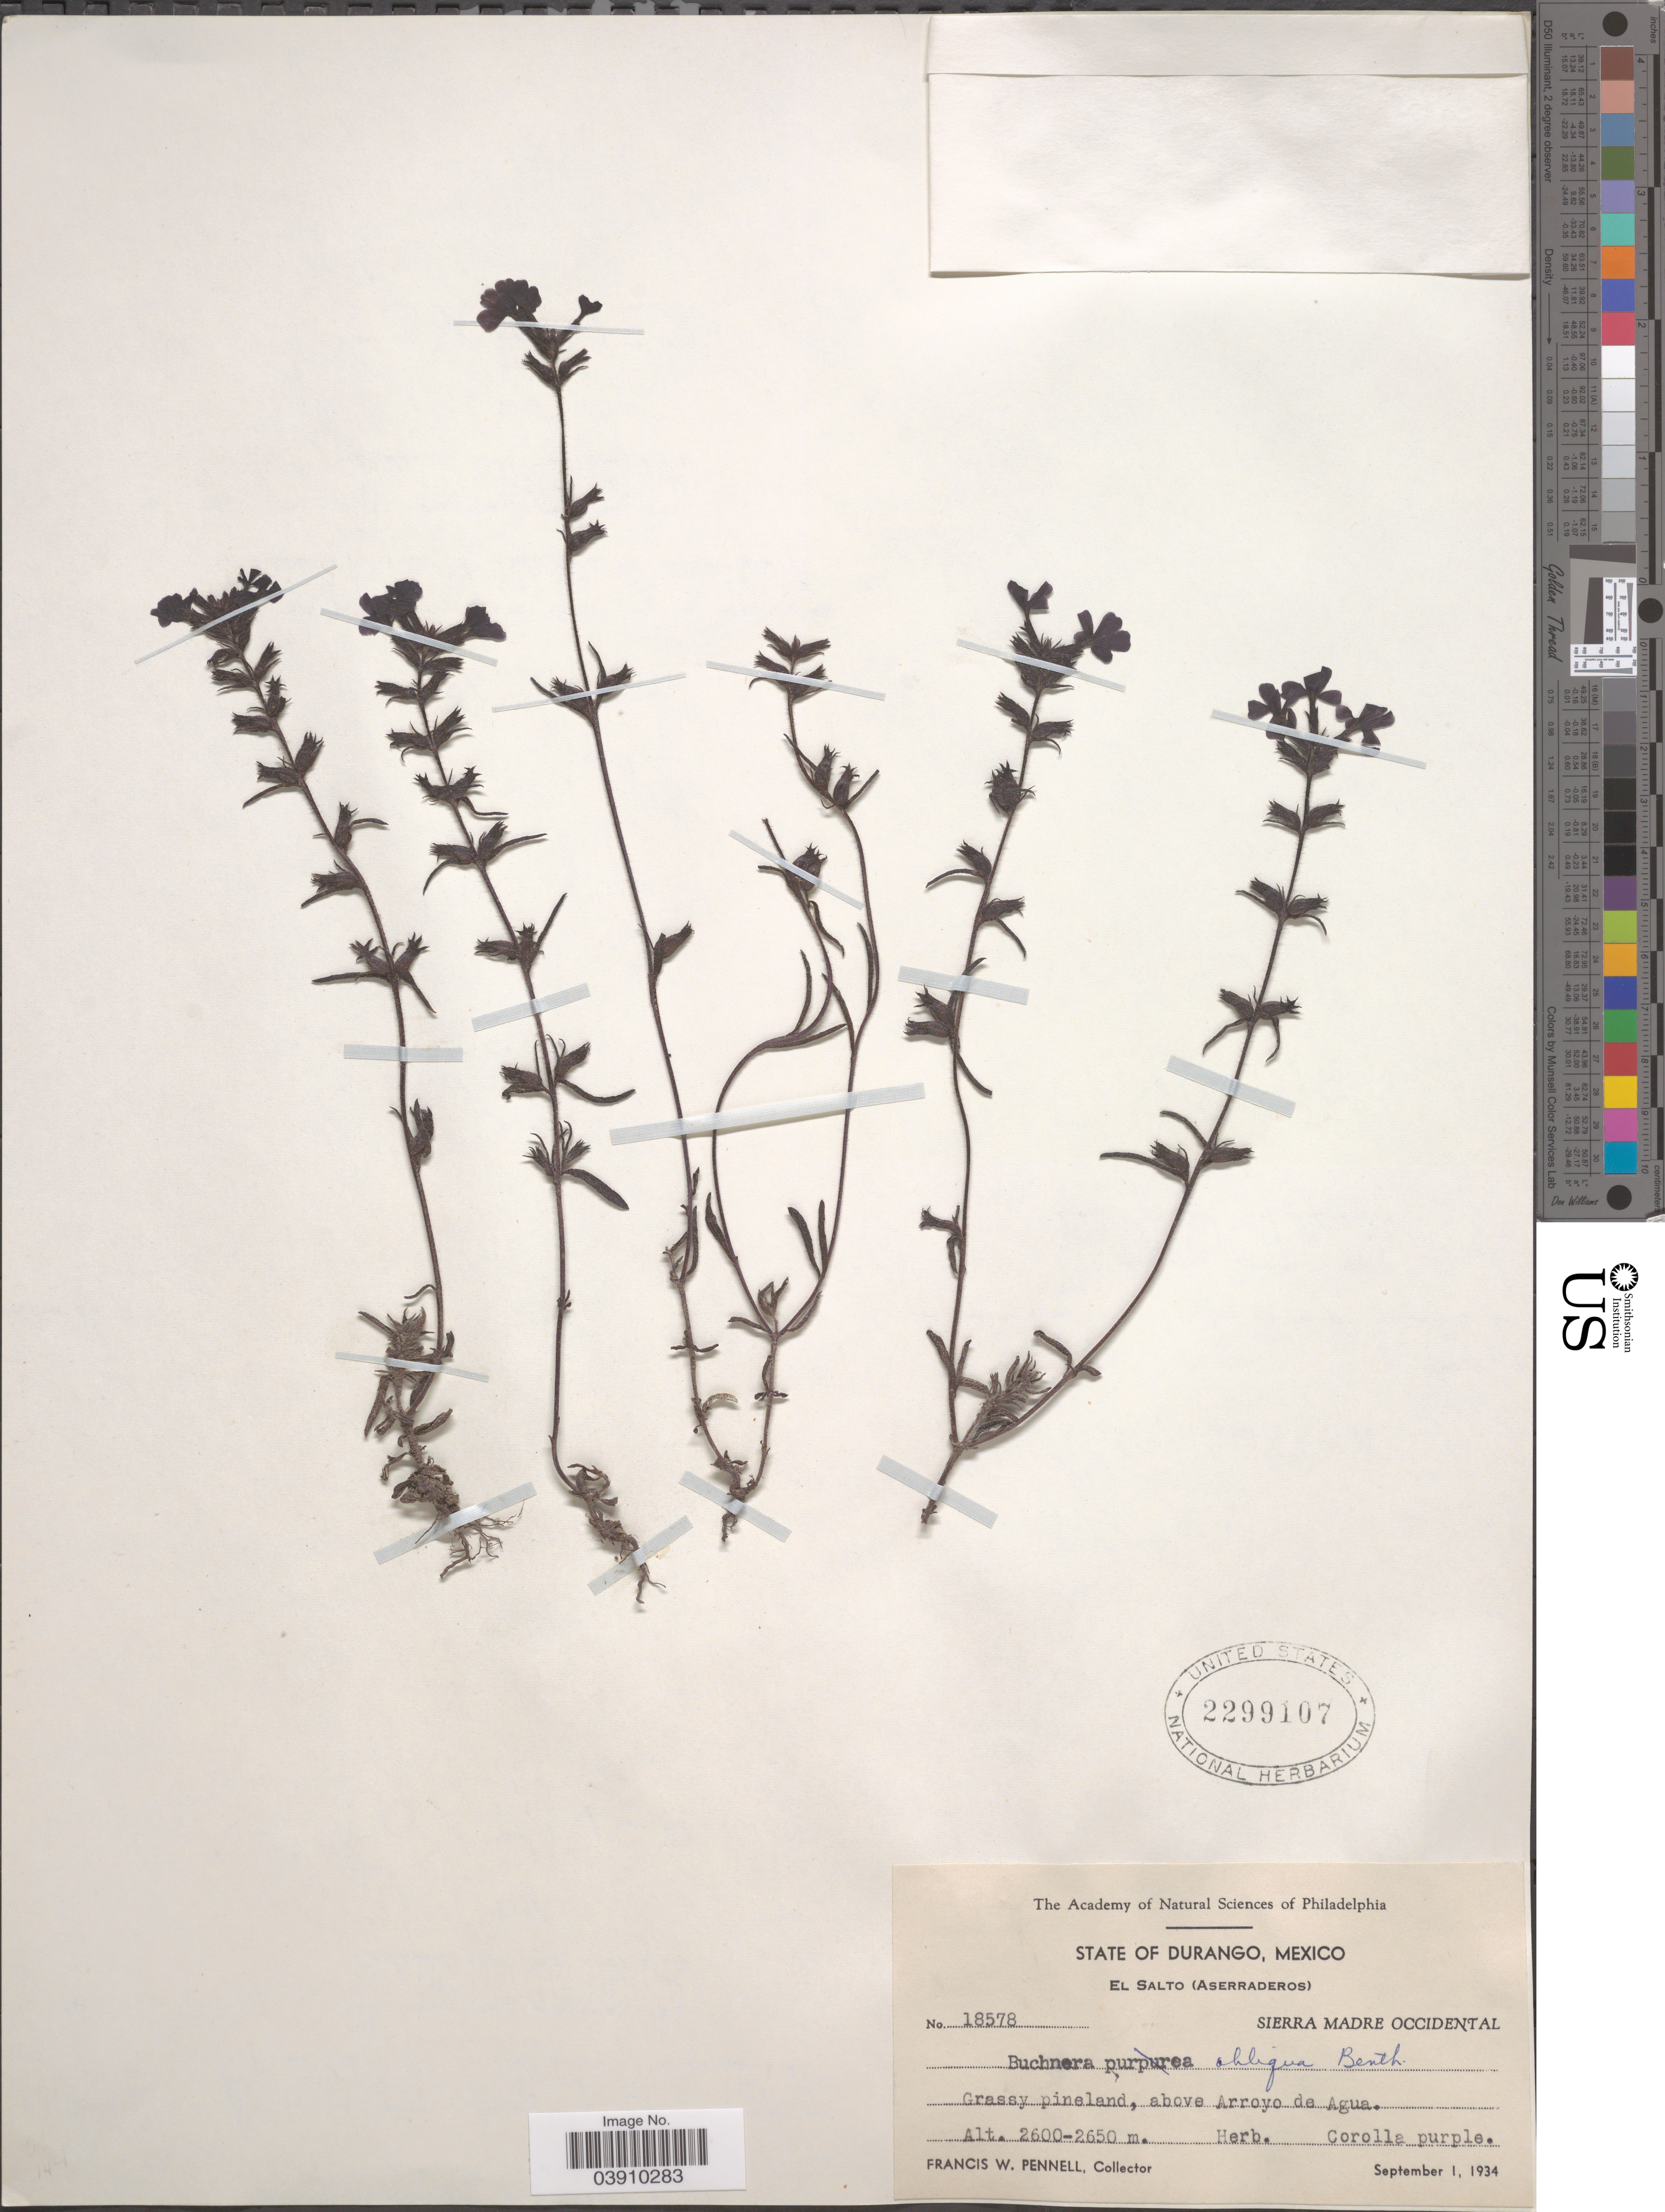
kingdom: Plantae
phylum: Tracheophyta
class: Magnoliopsida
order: Lamiales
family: Orobanchaceae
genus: Buchnera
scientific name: Buchnera obliqua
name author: Benth.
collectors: F. W. Pennell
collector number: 18578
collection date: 1934-09-01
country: Mexico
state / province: Durango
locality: El Salto (Aserraderos). Sierra Madre Occidental. Grassy pineland, above Arroyo de Agua.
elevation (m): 2600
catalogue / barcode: US 2299107